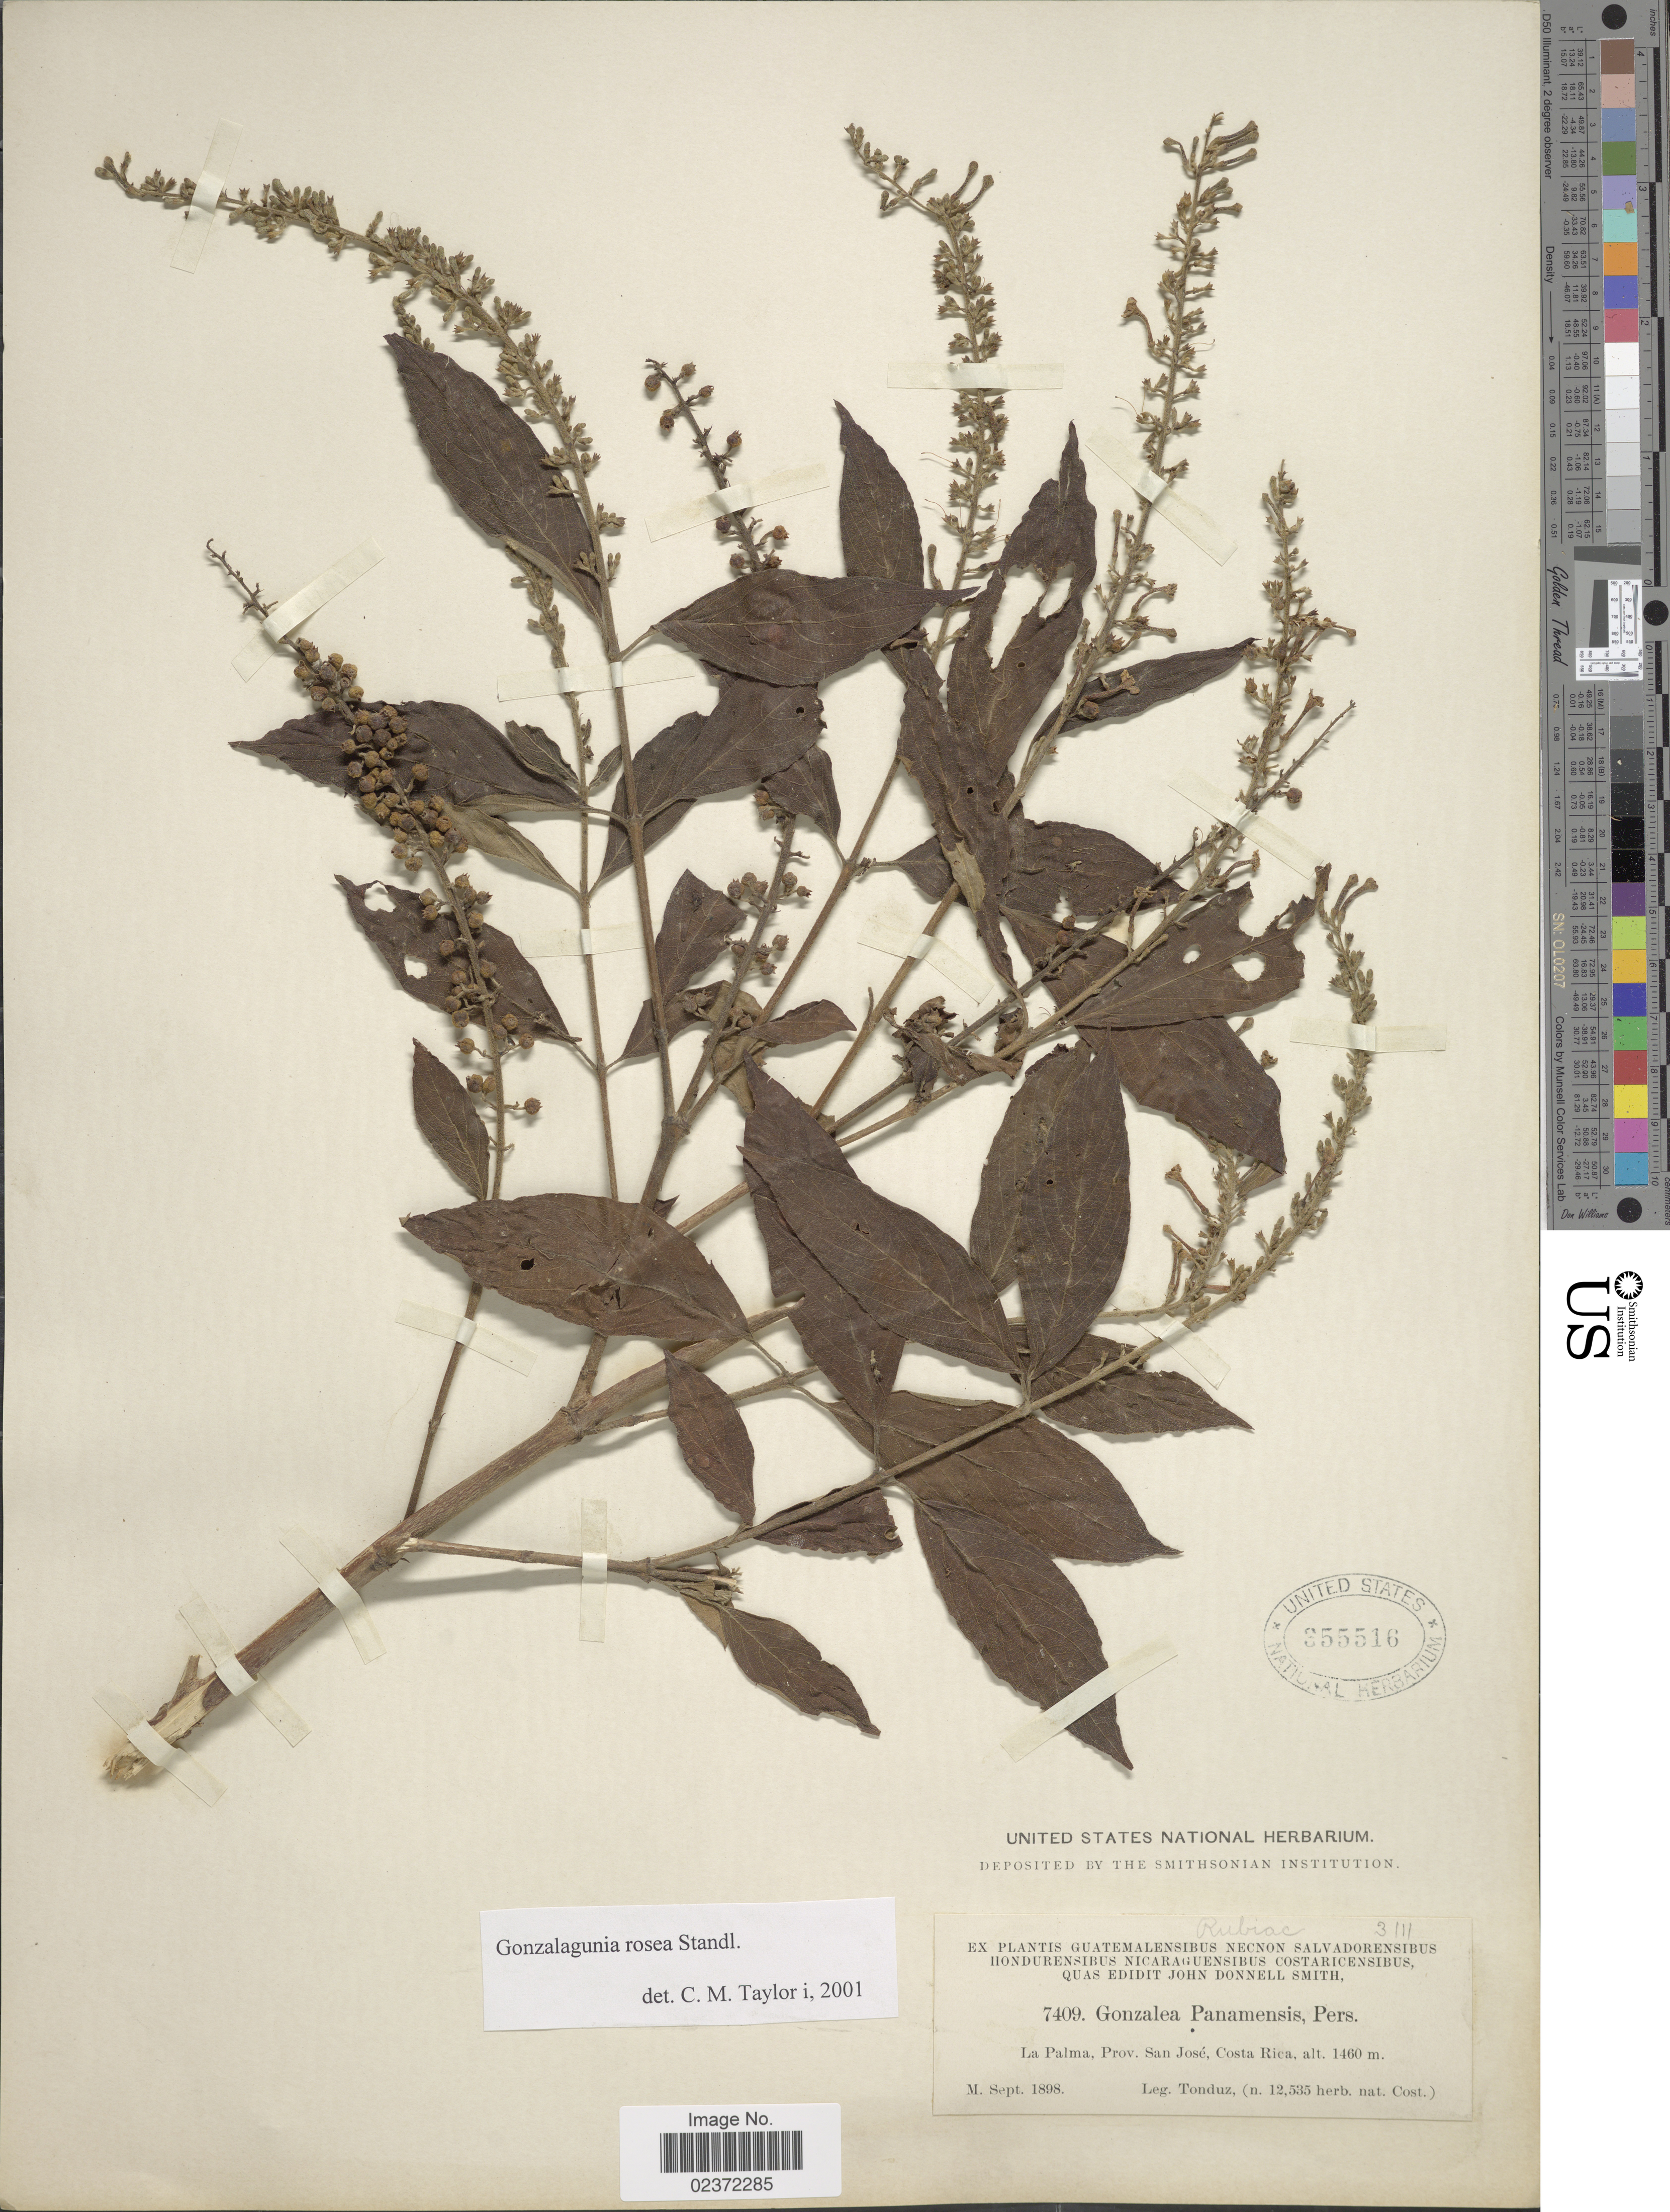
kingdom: Plantae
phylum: Tracheophyta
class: Magnoliopsida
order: Gentianales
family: Rubiaceae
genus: Gonzalagunia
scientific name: Gonzalagunia rosea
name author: Standl.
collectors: A. Tonduz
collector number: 7409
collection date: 1898-09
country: Costa Rica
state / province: San José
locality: La Palma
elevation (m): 1460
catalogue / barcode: US 355516